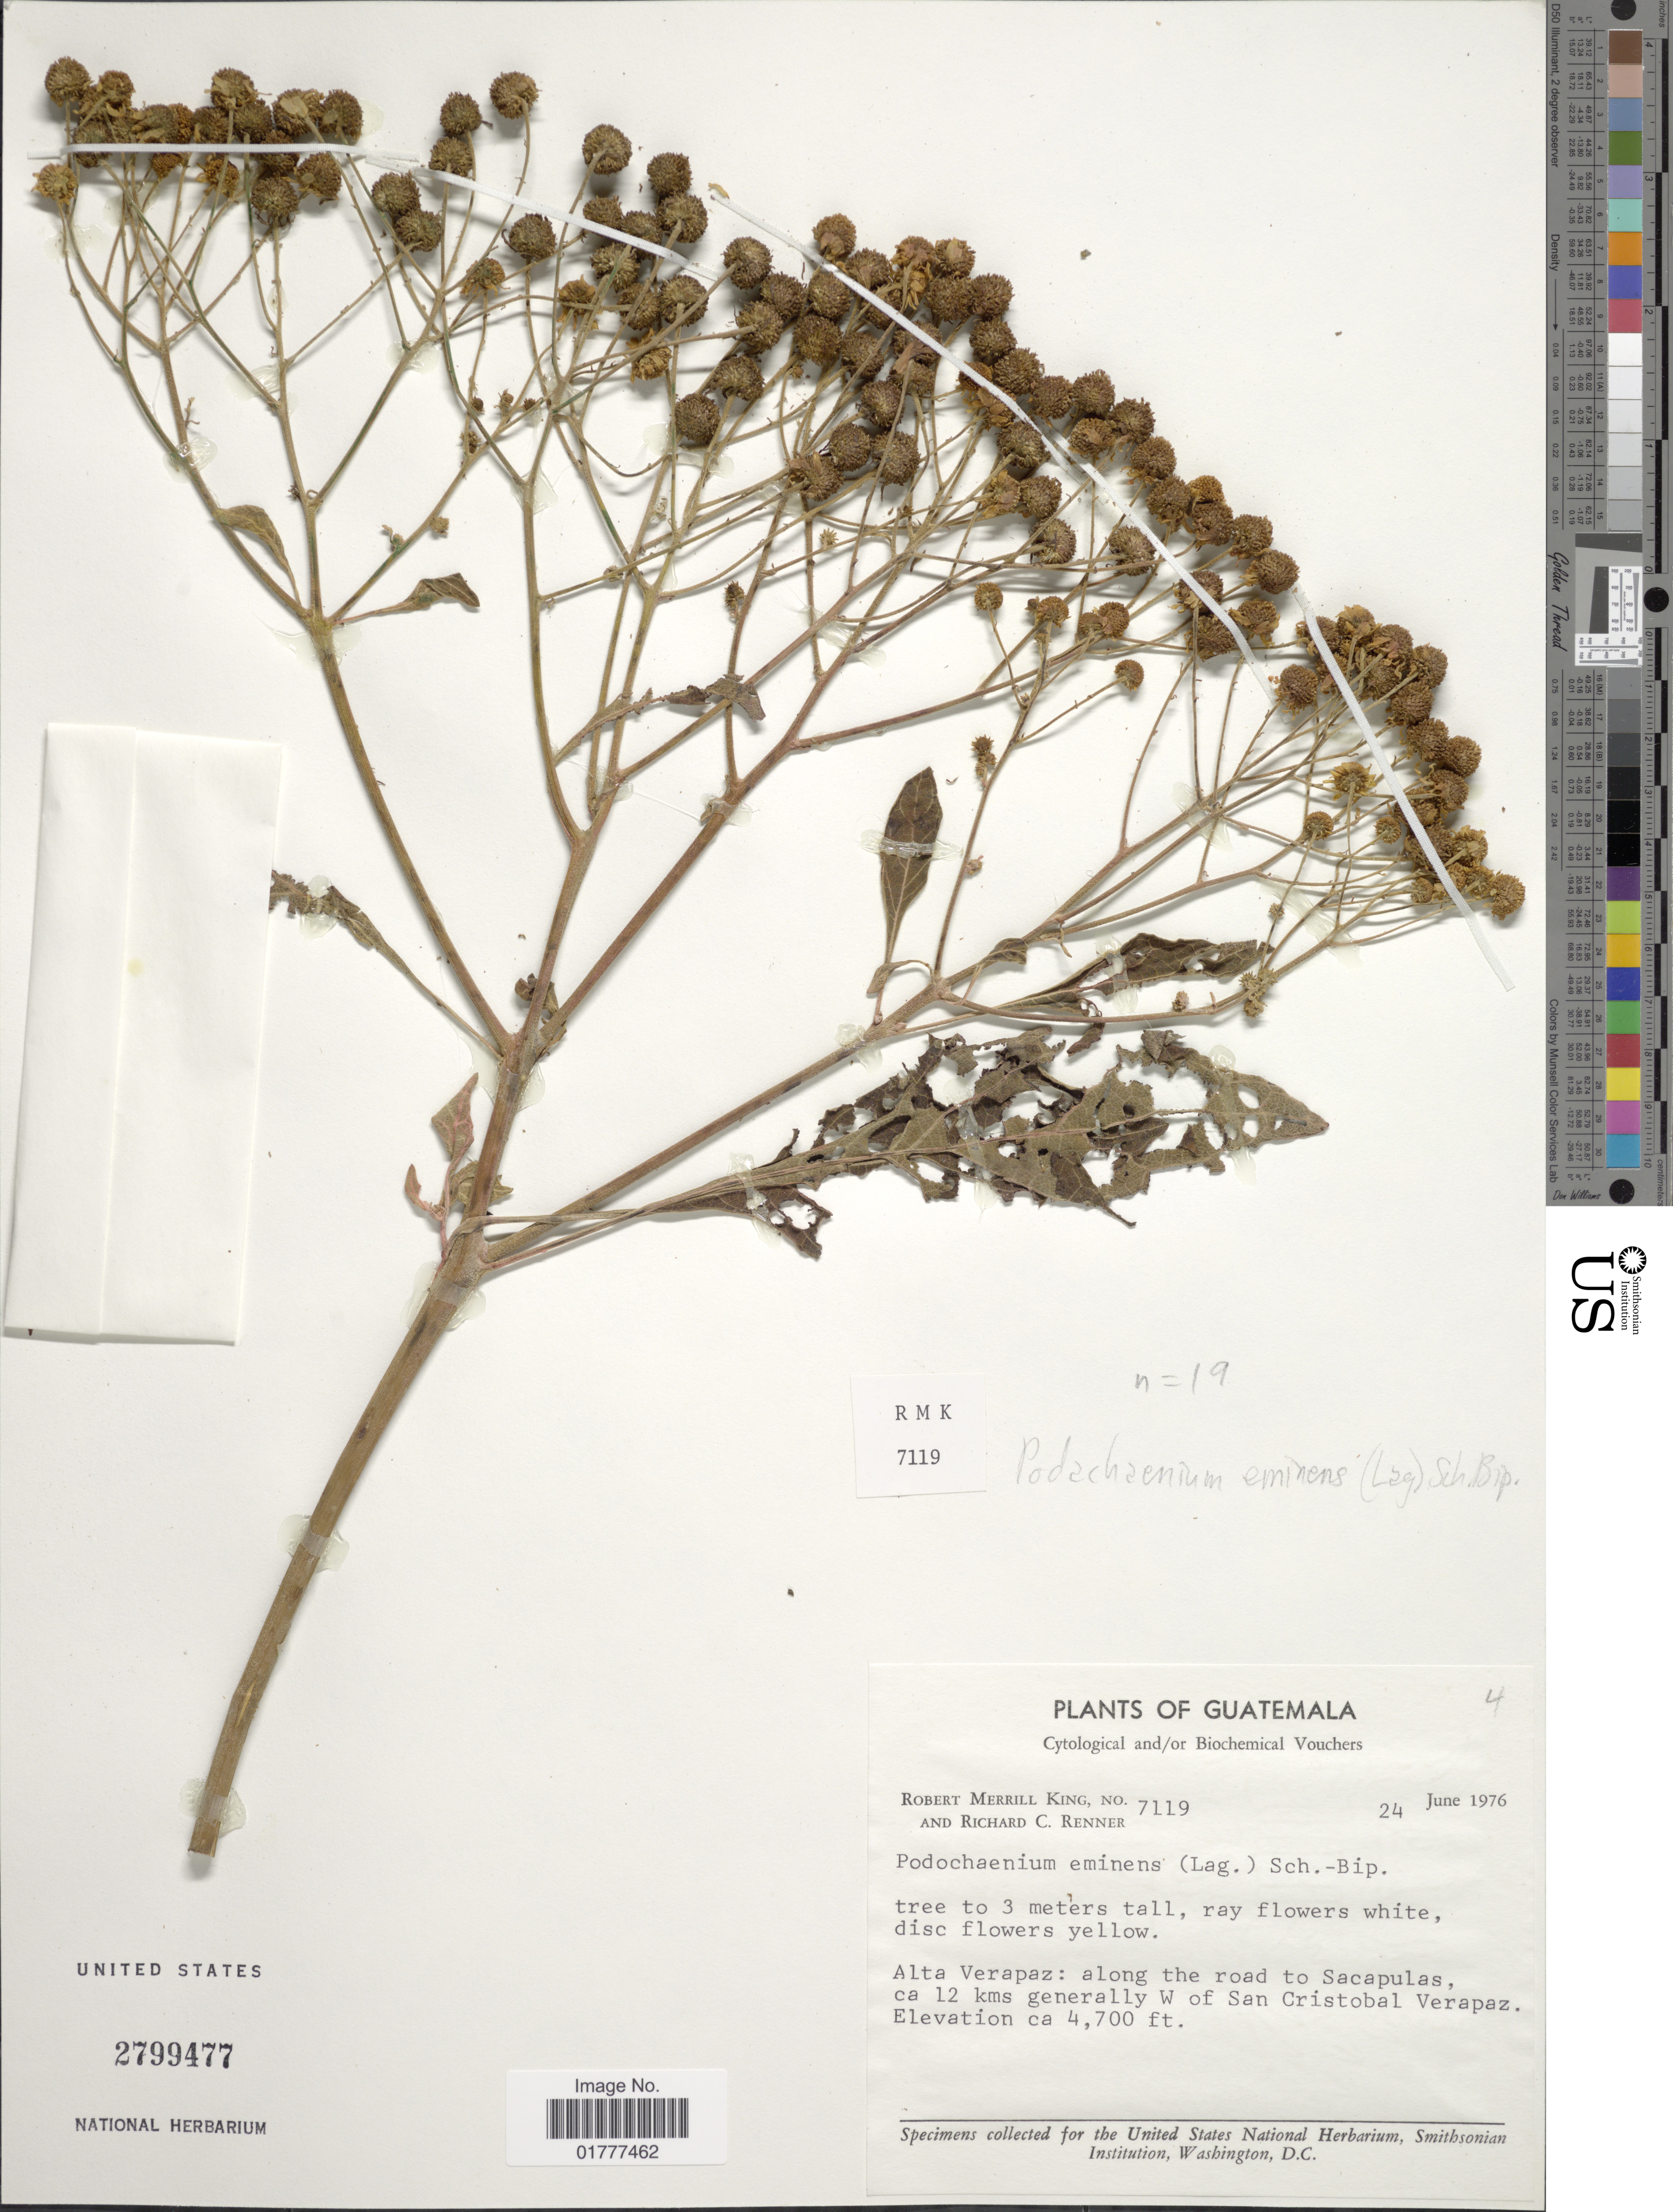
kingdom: Plantae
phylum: Tracheophyta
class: Magnoliopsida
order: Asterales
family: Asteraceae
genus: Podachaenium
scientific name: Podachaenium eminens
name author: (Lag.) Sch. Bip. ex Sch. Bip.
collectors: R. M. King & R. C. Renner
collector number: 7119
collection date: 1976-06-24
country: Guatemala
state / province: Alta Verapaz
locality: Alta Verapaz: along the road to Sacapulas. ca. 12 kms generally W of San Cristobal Verapaz.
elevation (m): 1433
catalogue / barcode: US 2799477